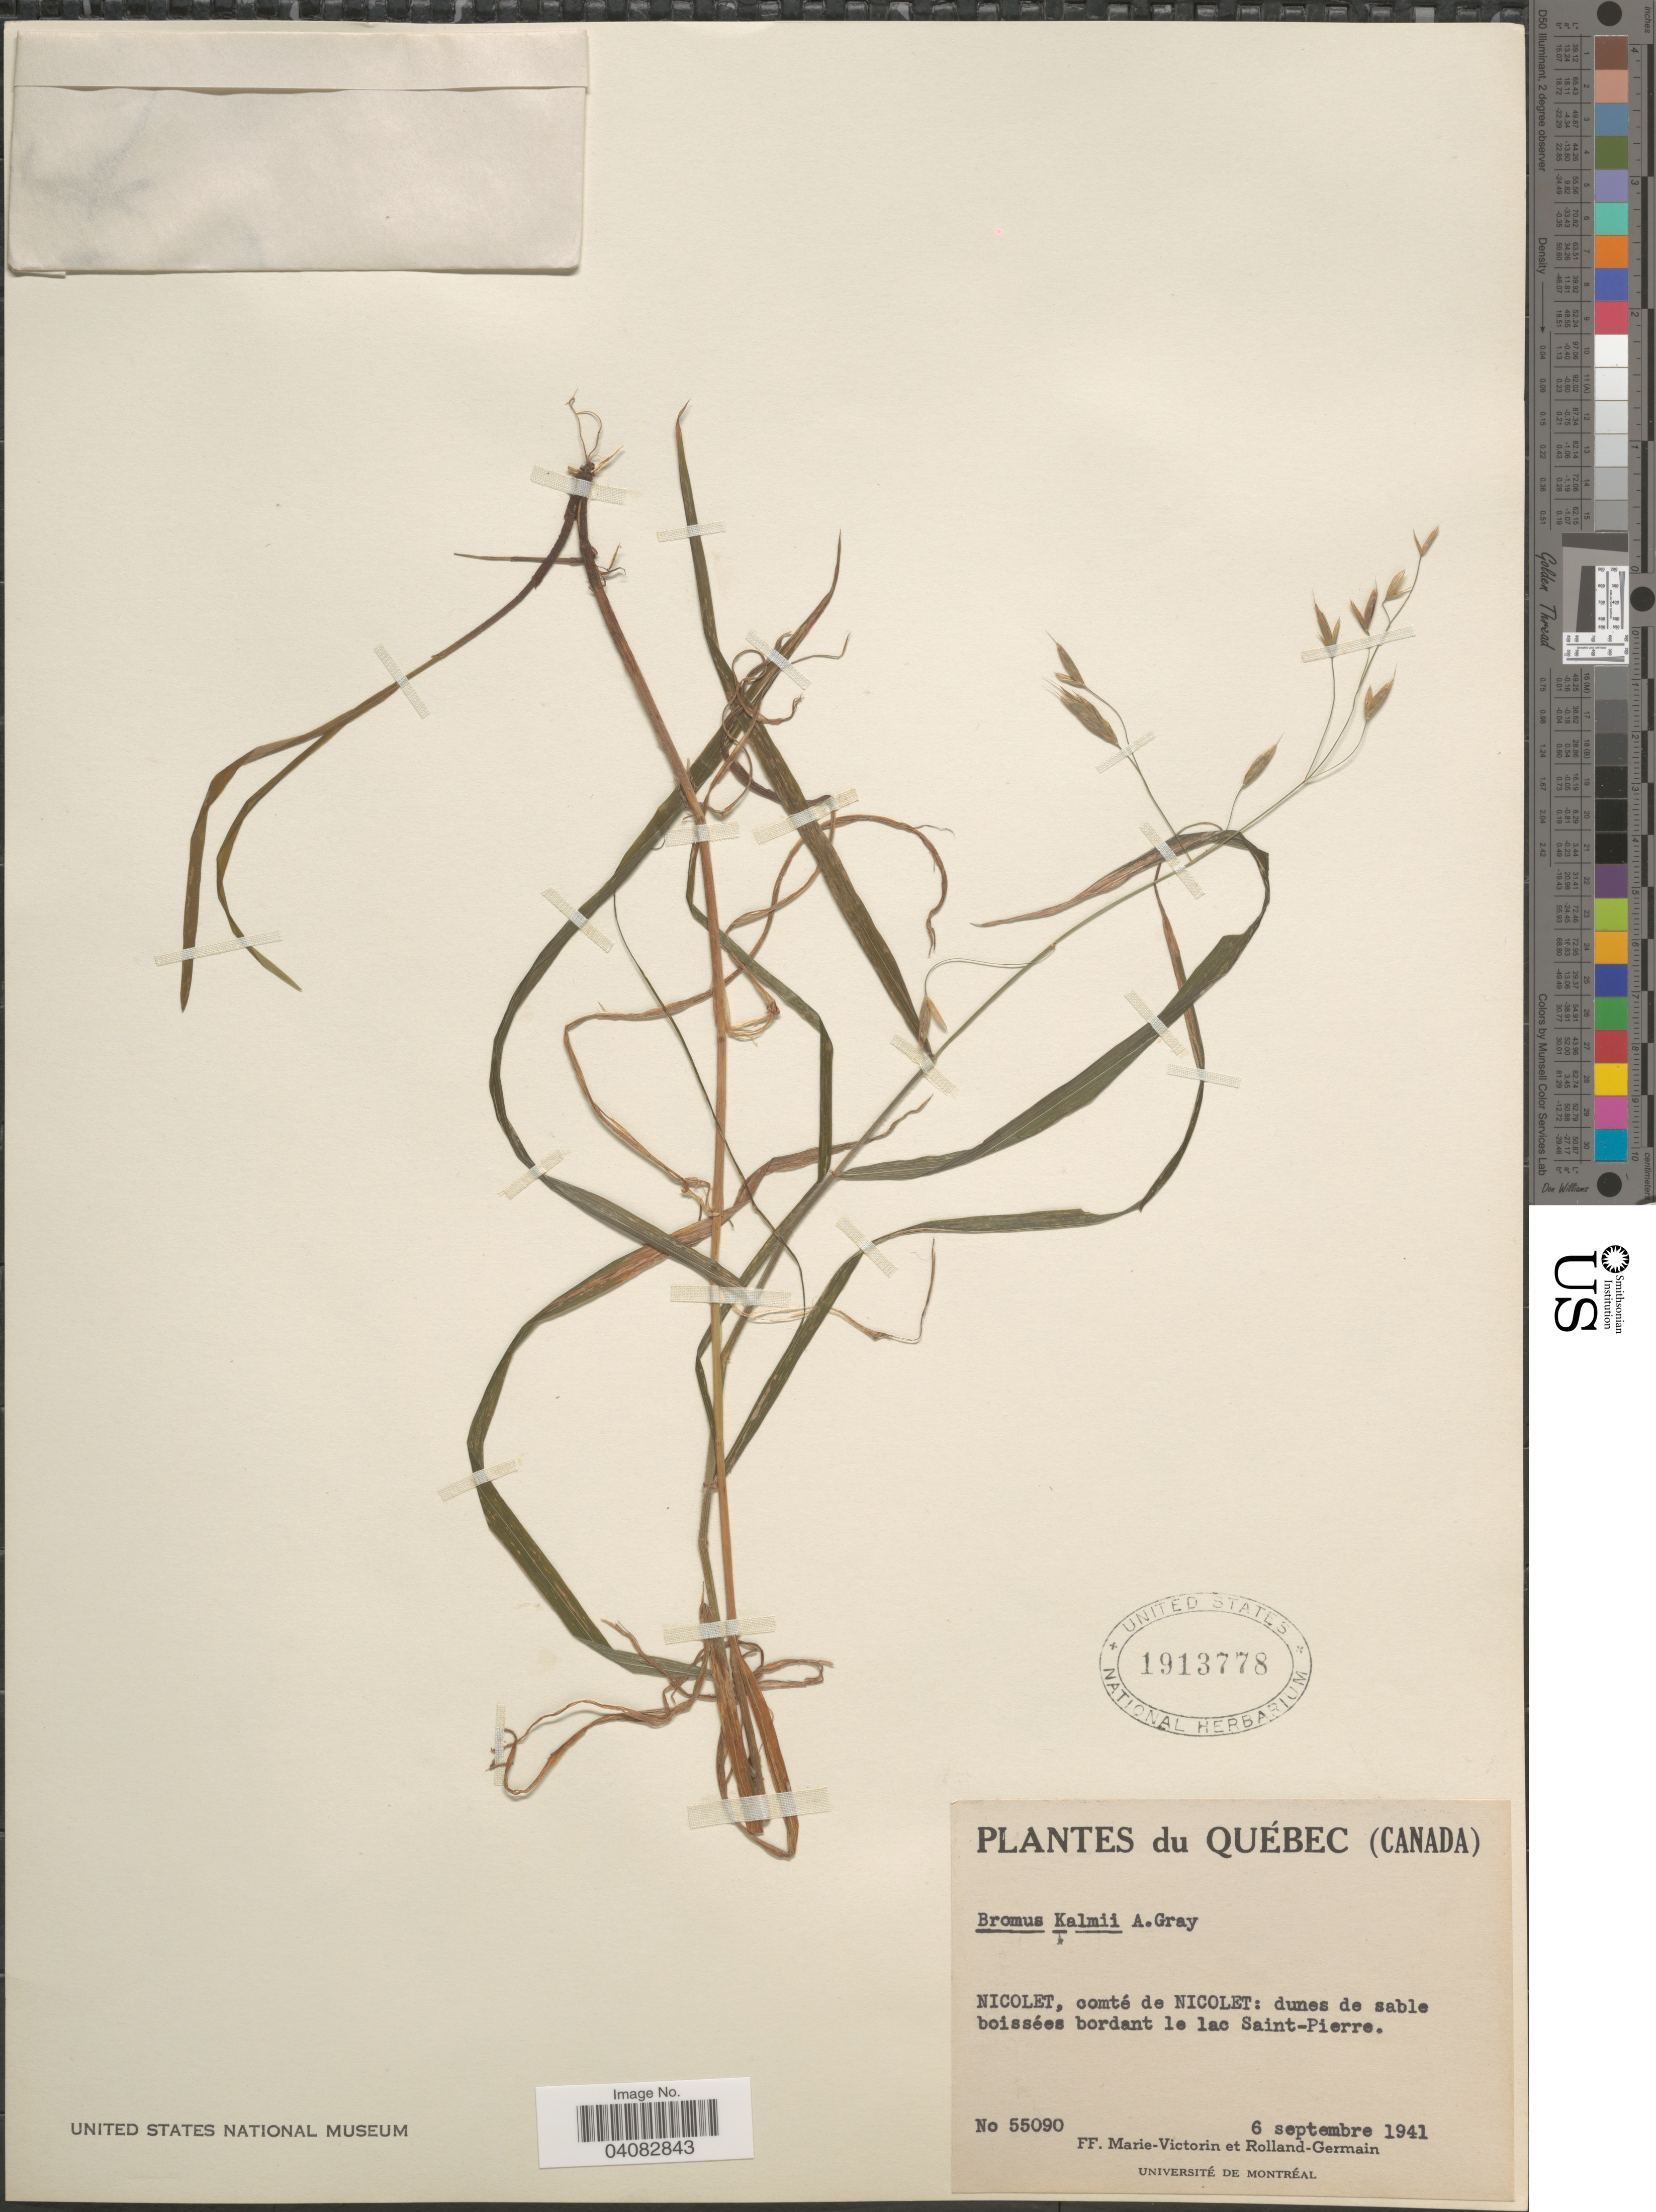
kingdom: Plantae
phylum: Tracheophyta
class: Liliopsida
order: Poales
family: Poaceae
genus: Bromus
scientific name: Bromus kalmii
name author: A. Gray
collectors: F. Marie-Victorin & Rolland-Germain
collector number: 55090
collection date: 1941-09-06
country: Canada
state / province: Quebec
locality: Nicolet, comté de Nicolet: dunes de sable boissées bordant le lac Saint-Pierre.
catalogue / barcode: US 1913778